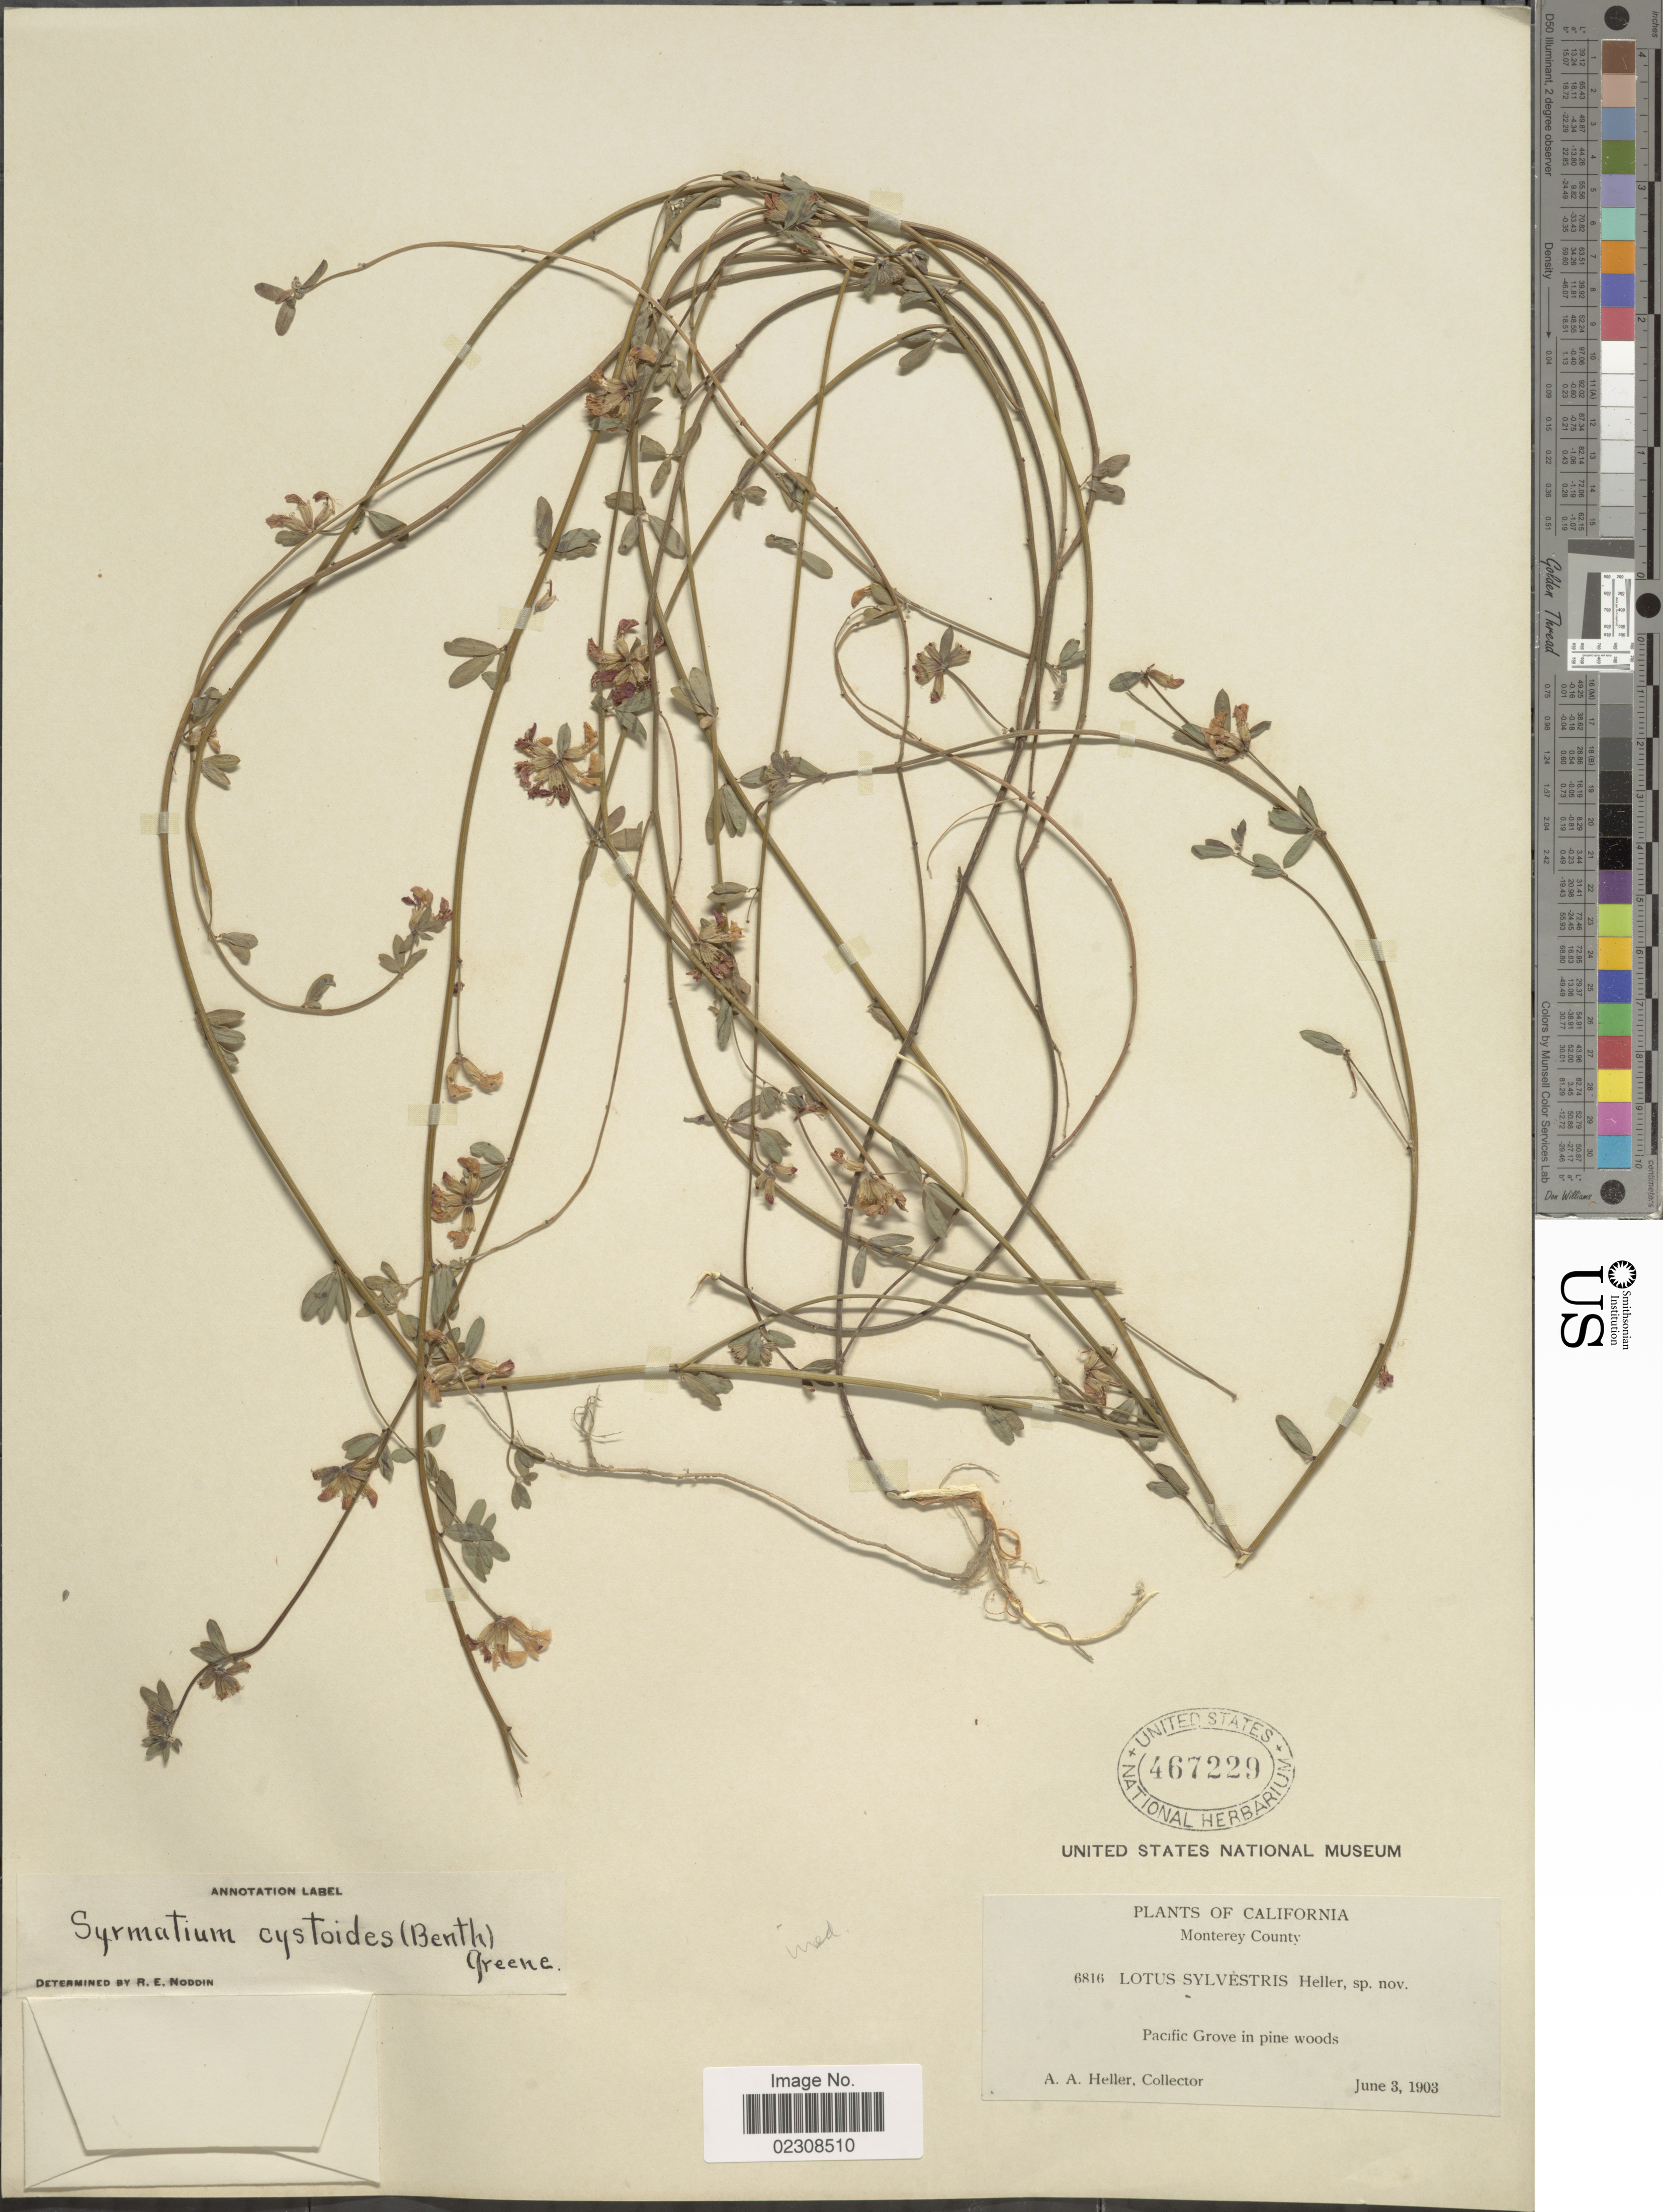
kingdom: Plantae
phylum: Tracheophyta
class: Magnoliopsida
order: Fabales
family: Fabaceae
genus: Syrmatium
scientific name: Syrmatium cytisoides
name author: (Benth.) Greene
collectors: A. A. Heller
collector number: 6816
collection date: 1903-06-03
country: United States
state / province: California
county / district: Monterey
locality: Monterey County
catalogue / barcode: US 467229